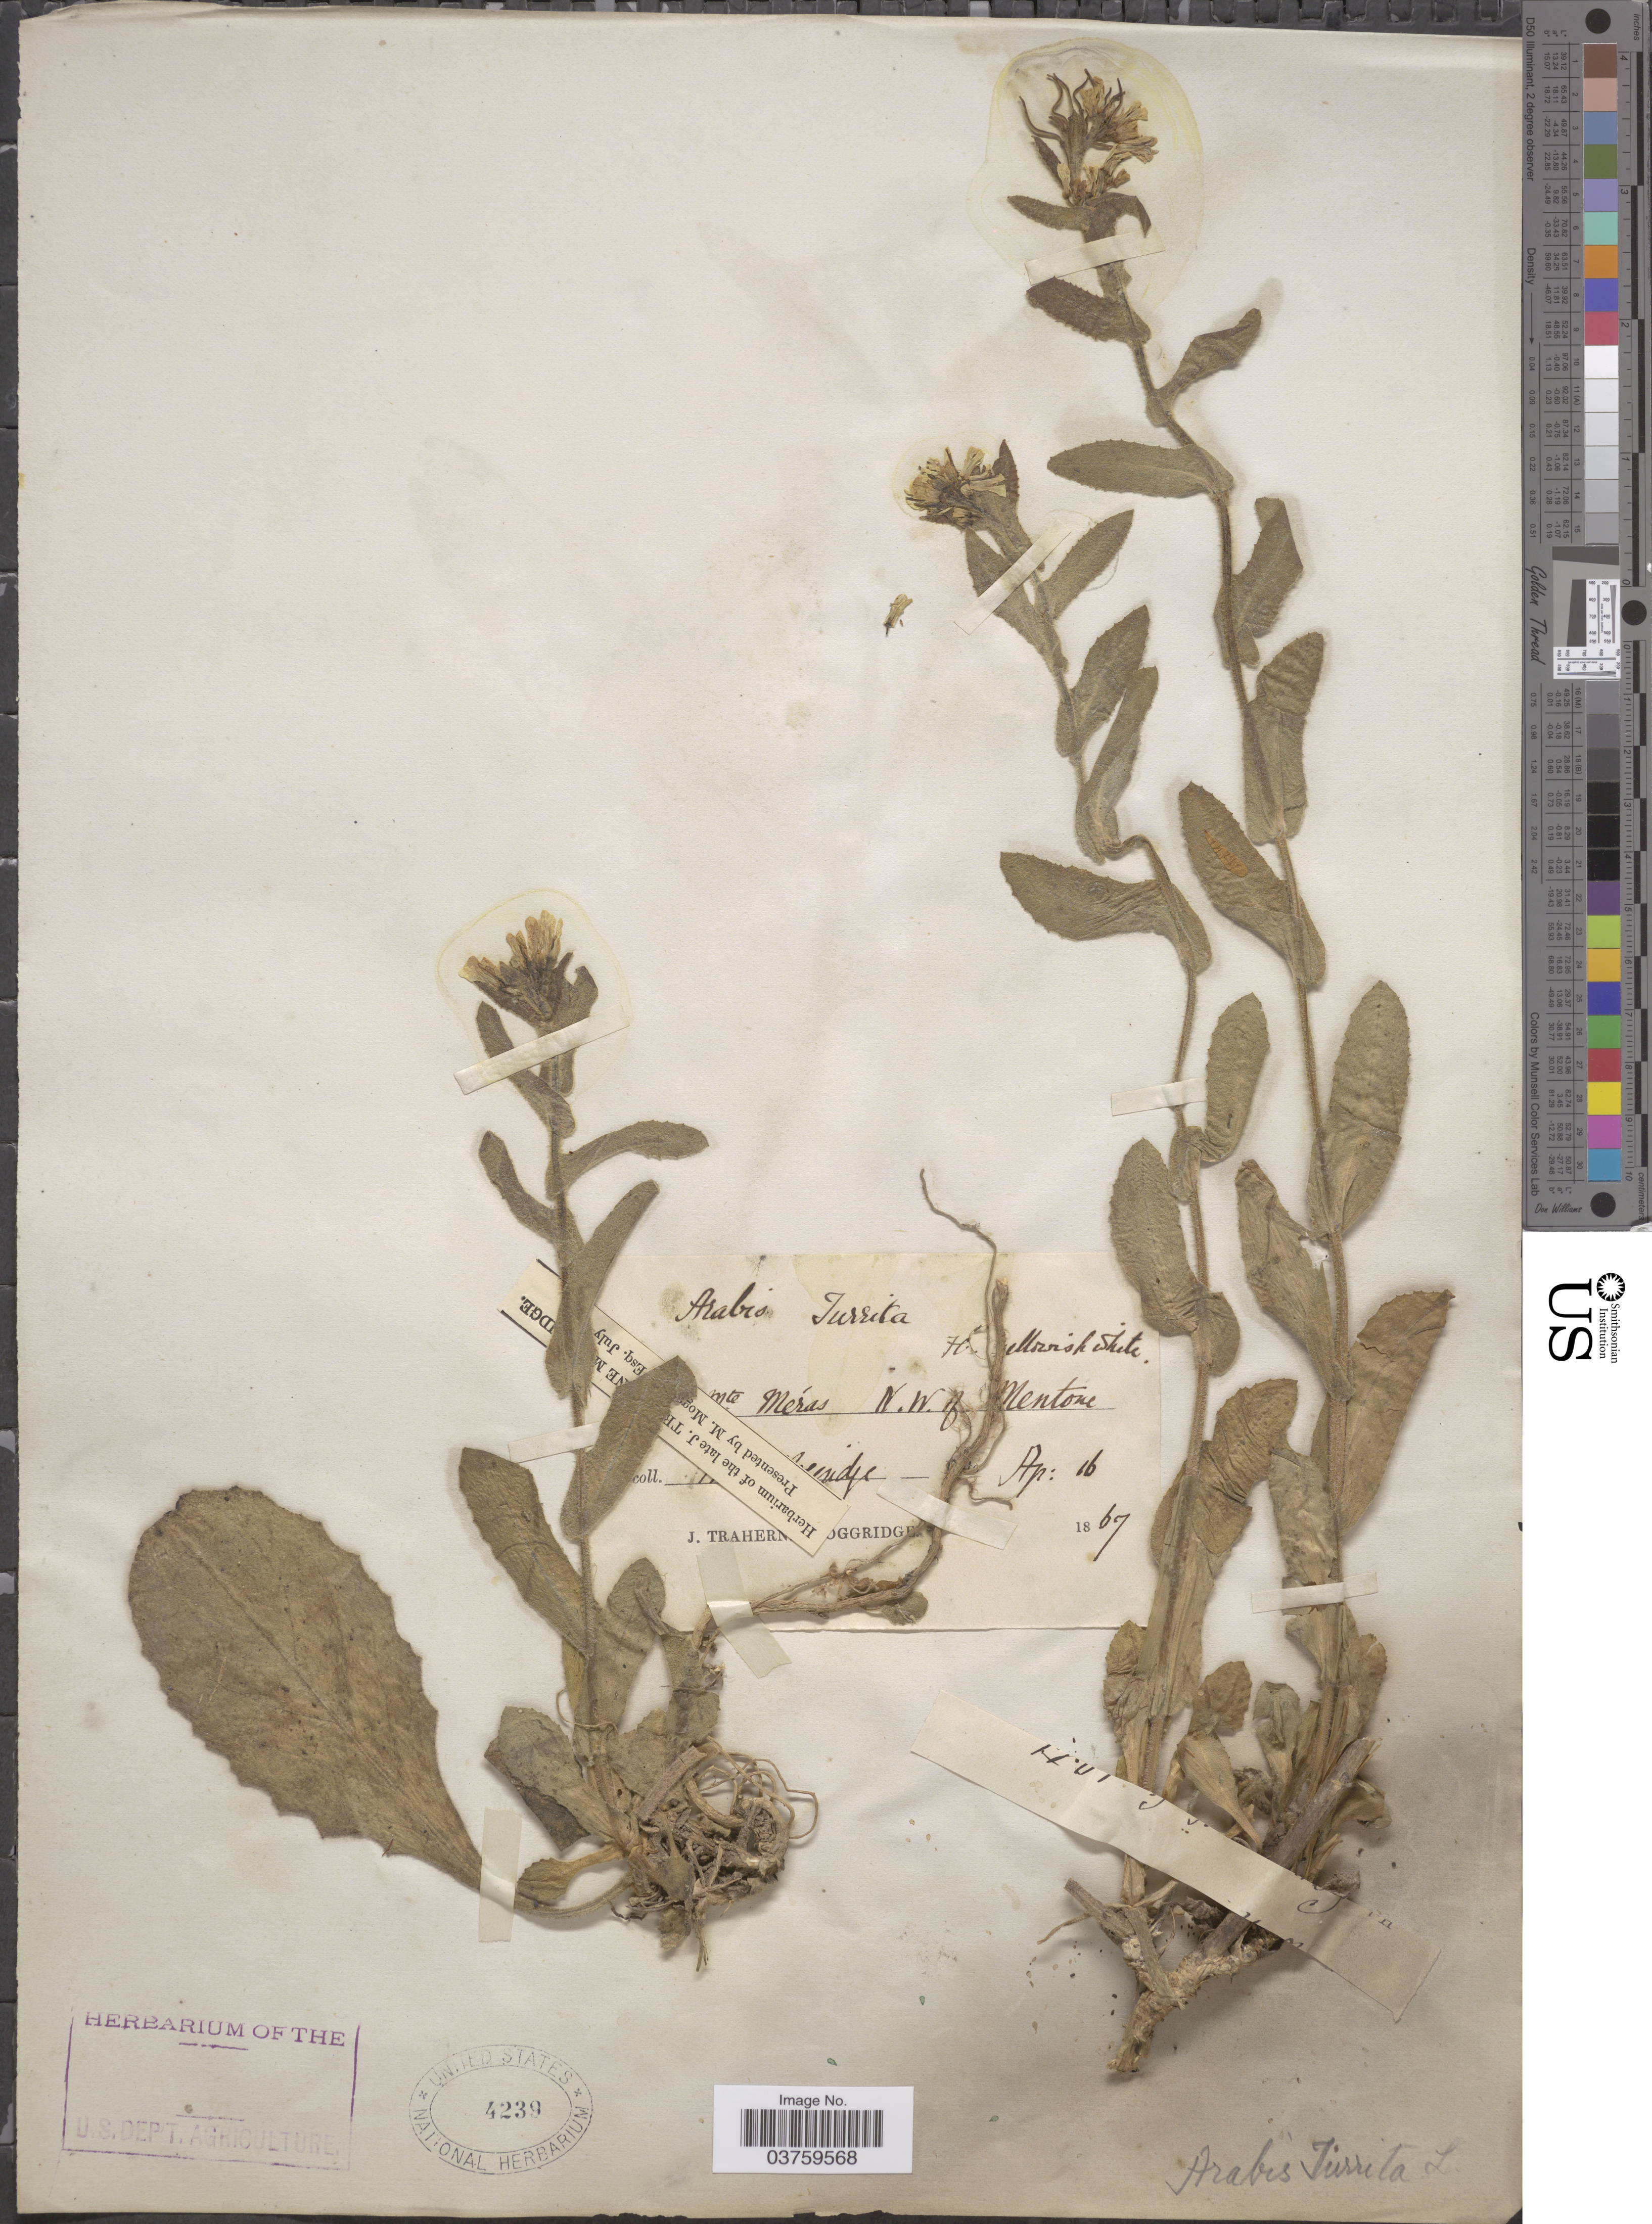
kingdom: Plantae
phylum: Tracheophyta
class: Magnoliopsida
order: Brassicales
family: Brassicaceae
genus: Arabis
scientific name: Arabis turrita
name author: L.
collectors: J. T. Moggridge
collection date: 1867-04-16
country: France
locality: Mte Méras N.W. of Mentone.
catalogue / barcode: US 4239